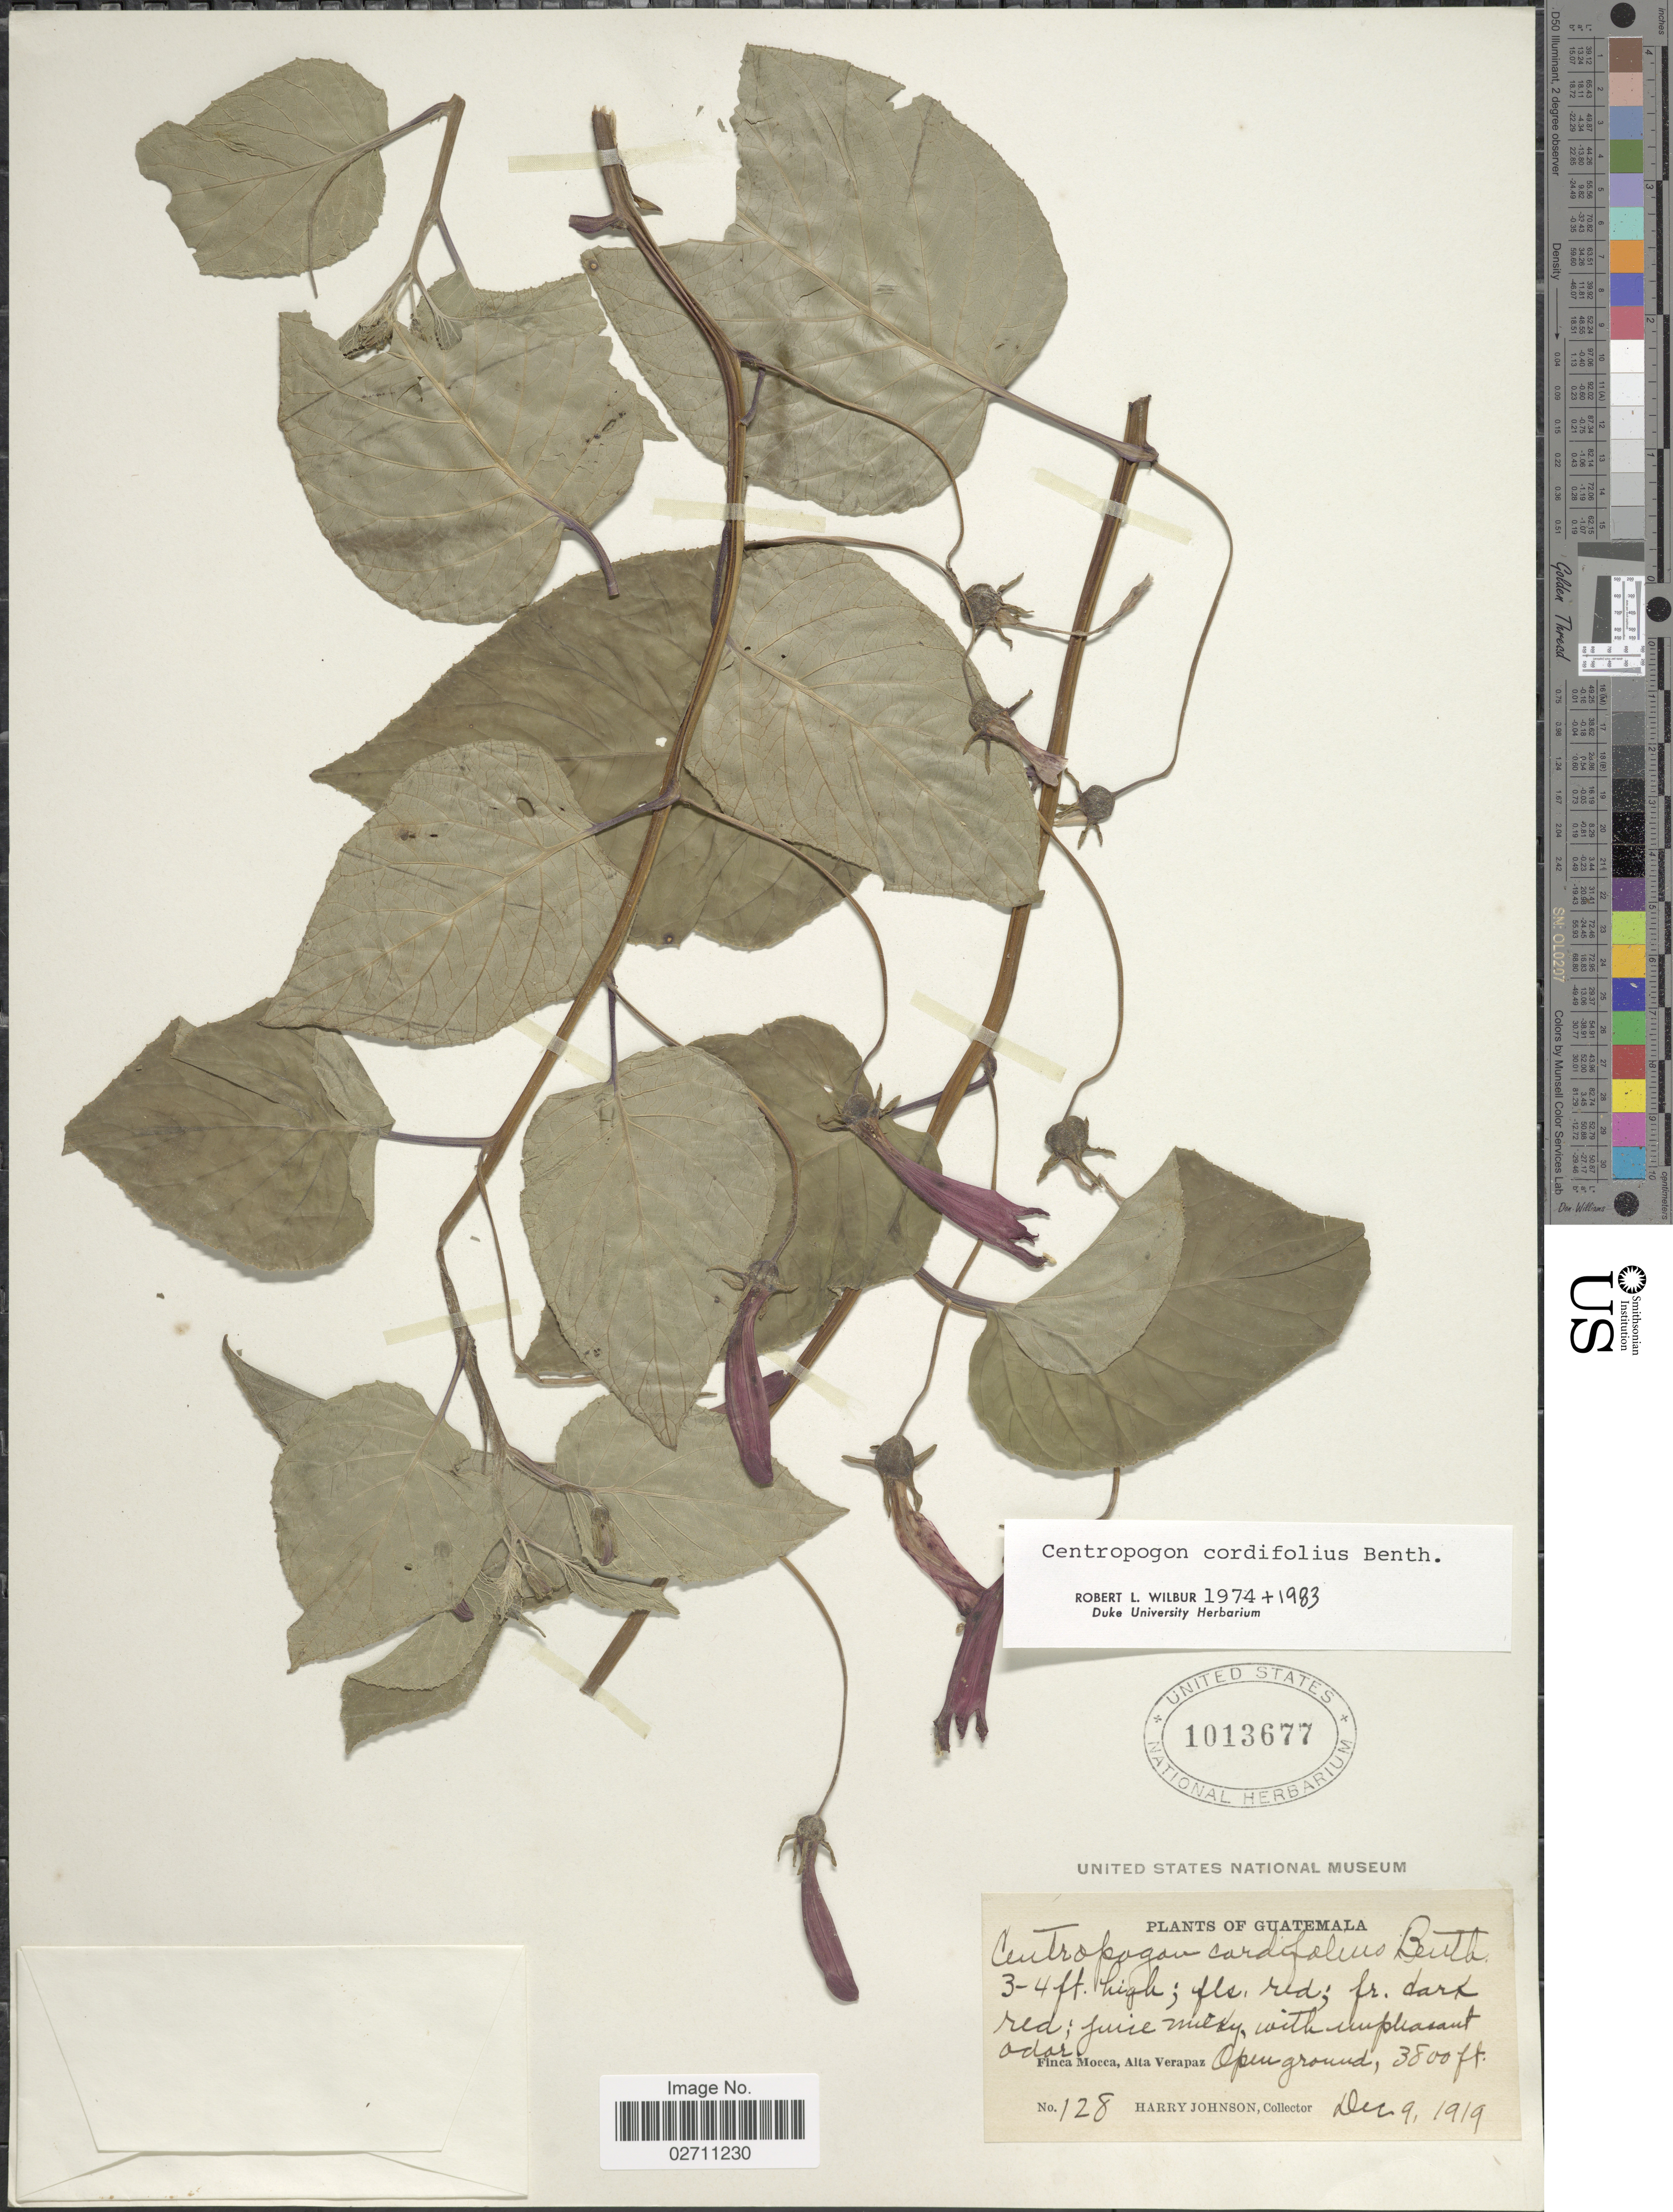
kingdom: Plantae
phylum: Tracheophyta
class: Magnoliopsida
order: Asterales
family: Campanulaceae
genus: Centropogon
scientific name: Centropogon cordifolius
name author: Benth.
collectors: H. Johnson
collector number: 128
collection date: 1919-12-09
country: Guatemala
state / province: Alta Verapaz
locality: Finca Mocca, open ground.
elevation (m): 1158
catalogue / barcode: US 1013677